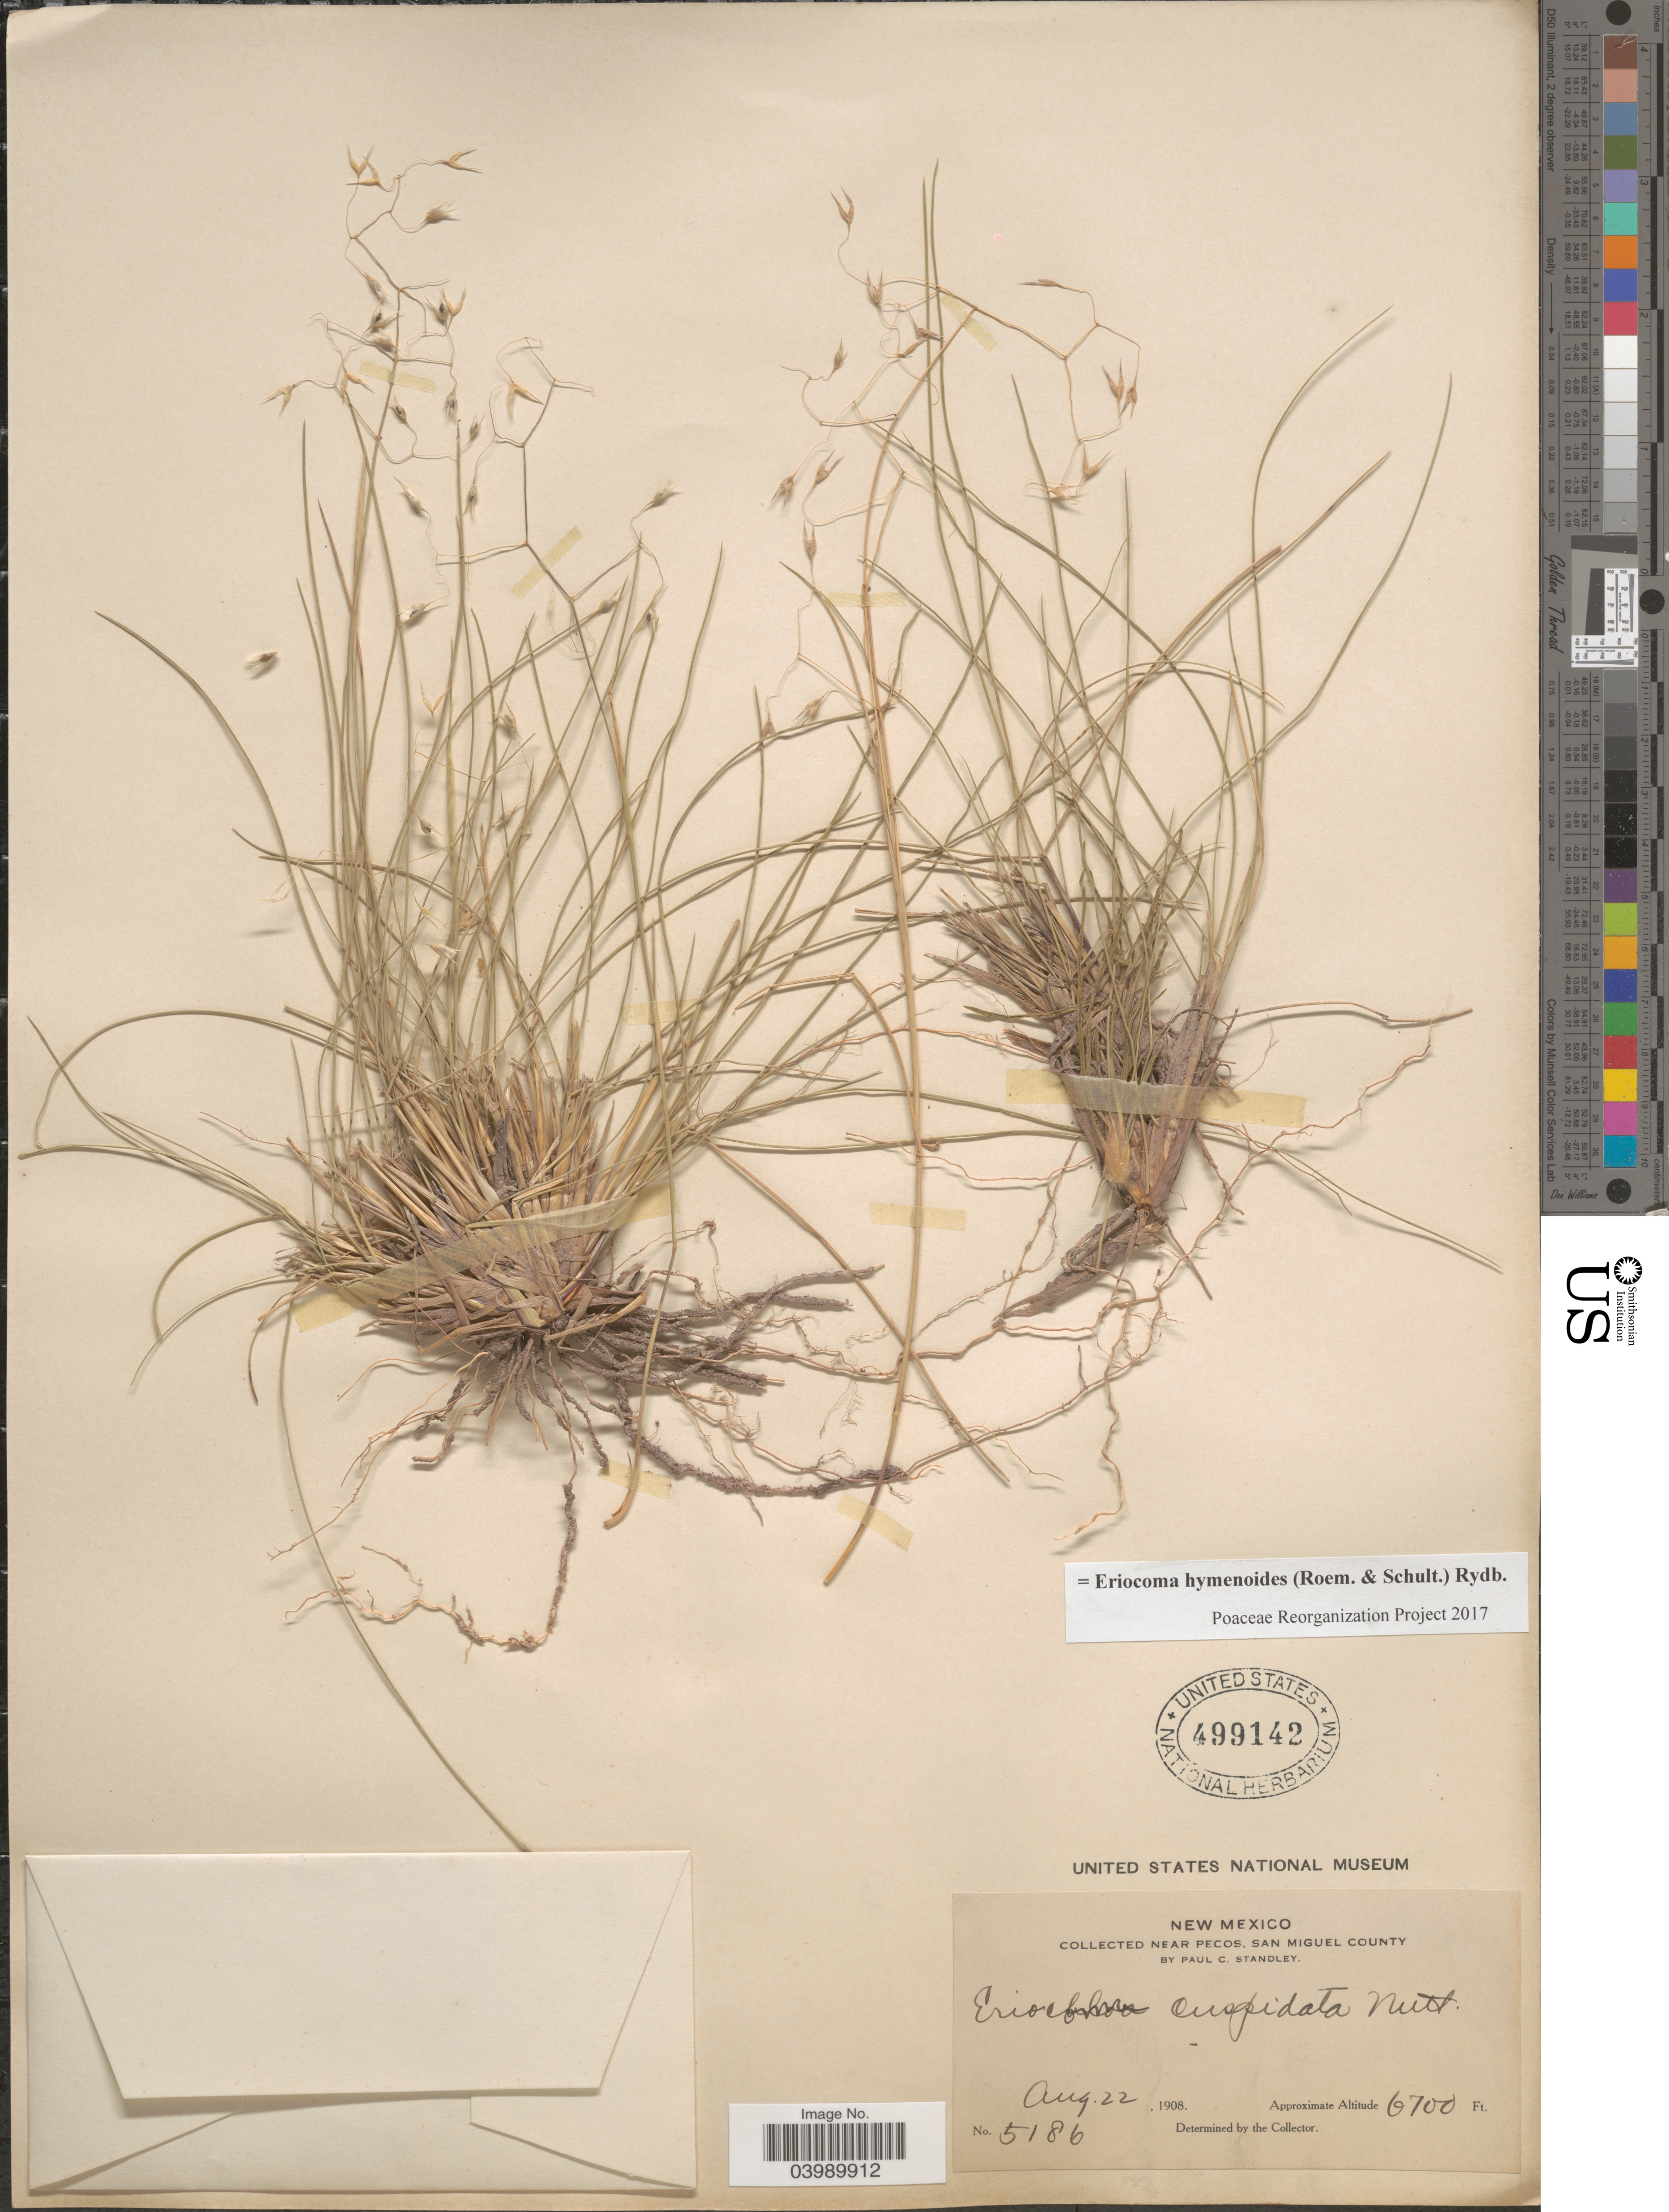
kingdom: Plantae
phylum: Tracheophyta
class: Liliopsida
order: Poales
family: Poaceae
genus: Eriocoma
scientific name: Eriocoma hymenoides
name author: (Roem. & Schult.) Rydb.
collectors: P. C. Standley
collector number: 5186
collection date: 1908-08-22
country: United States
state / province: New Mexico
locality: Near Pecos, San Miguel County.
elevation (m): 2042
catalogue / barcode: US 499142